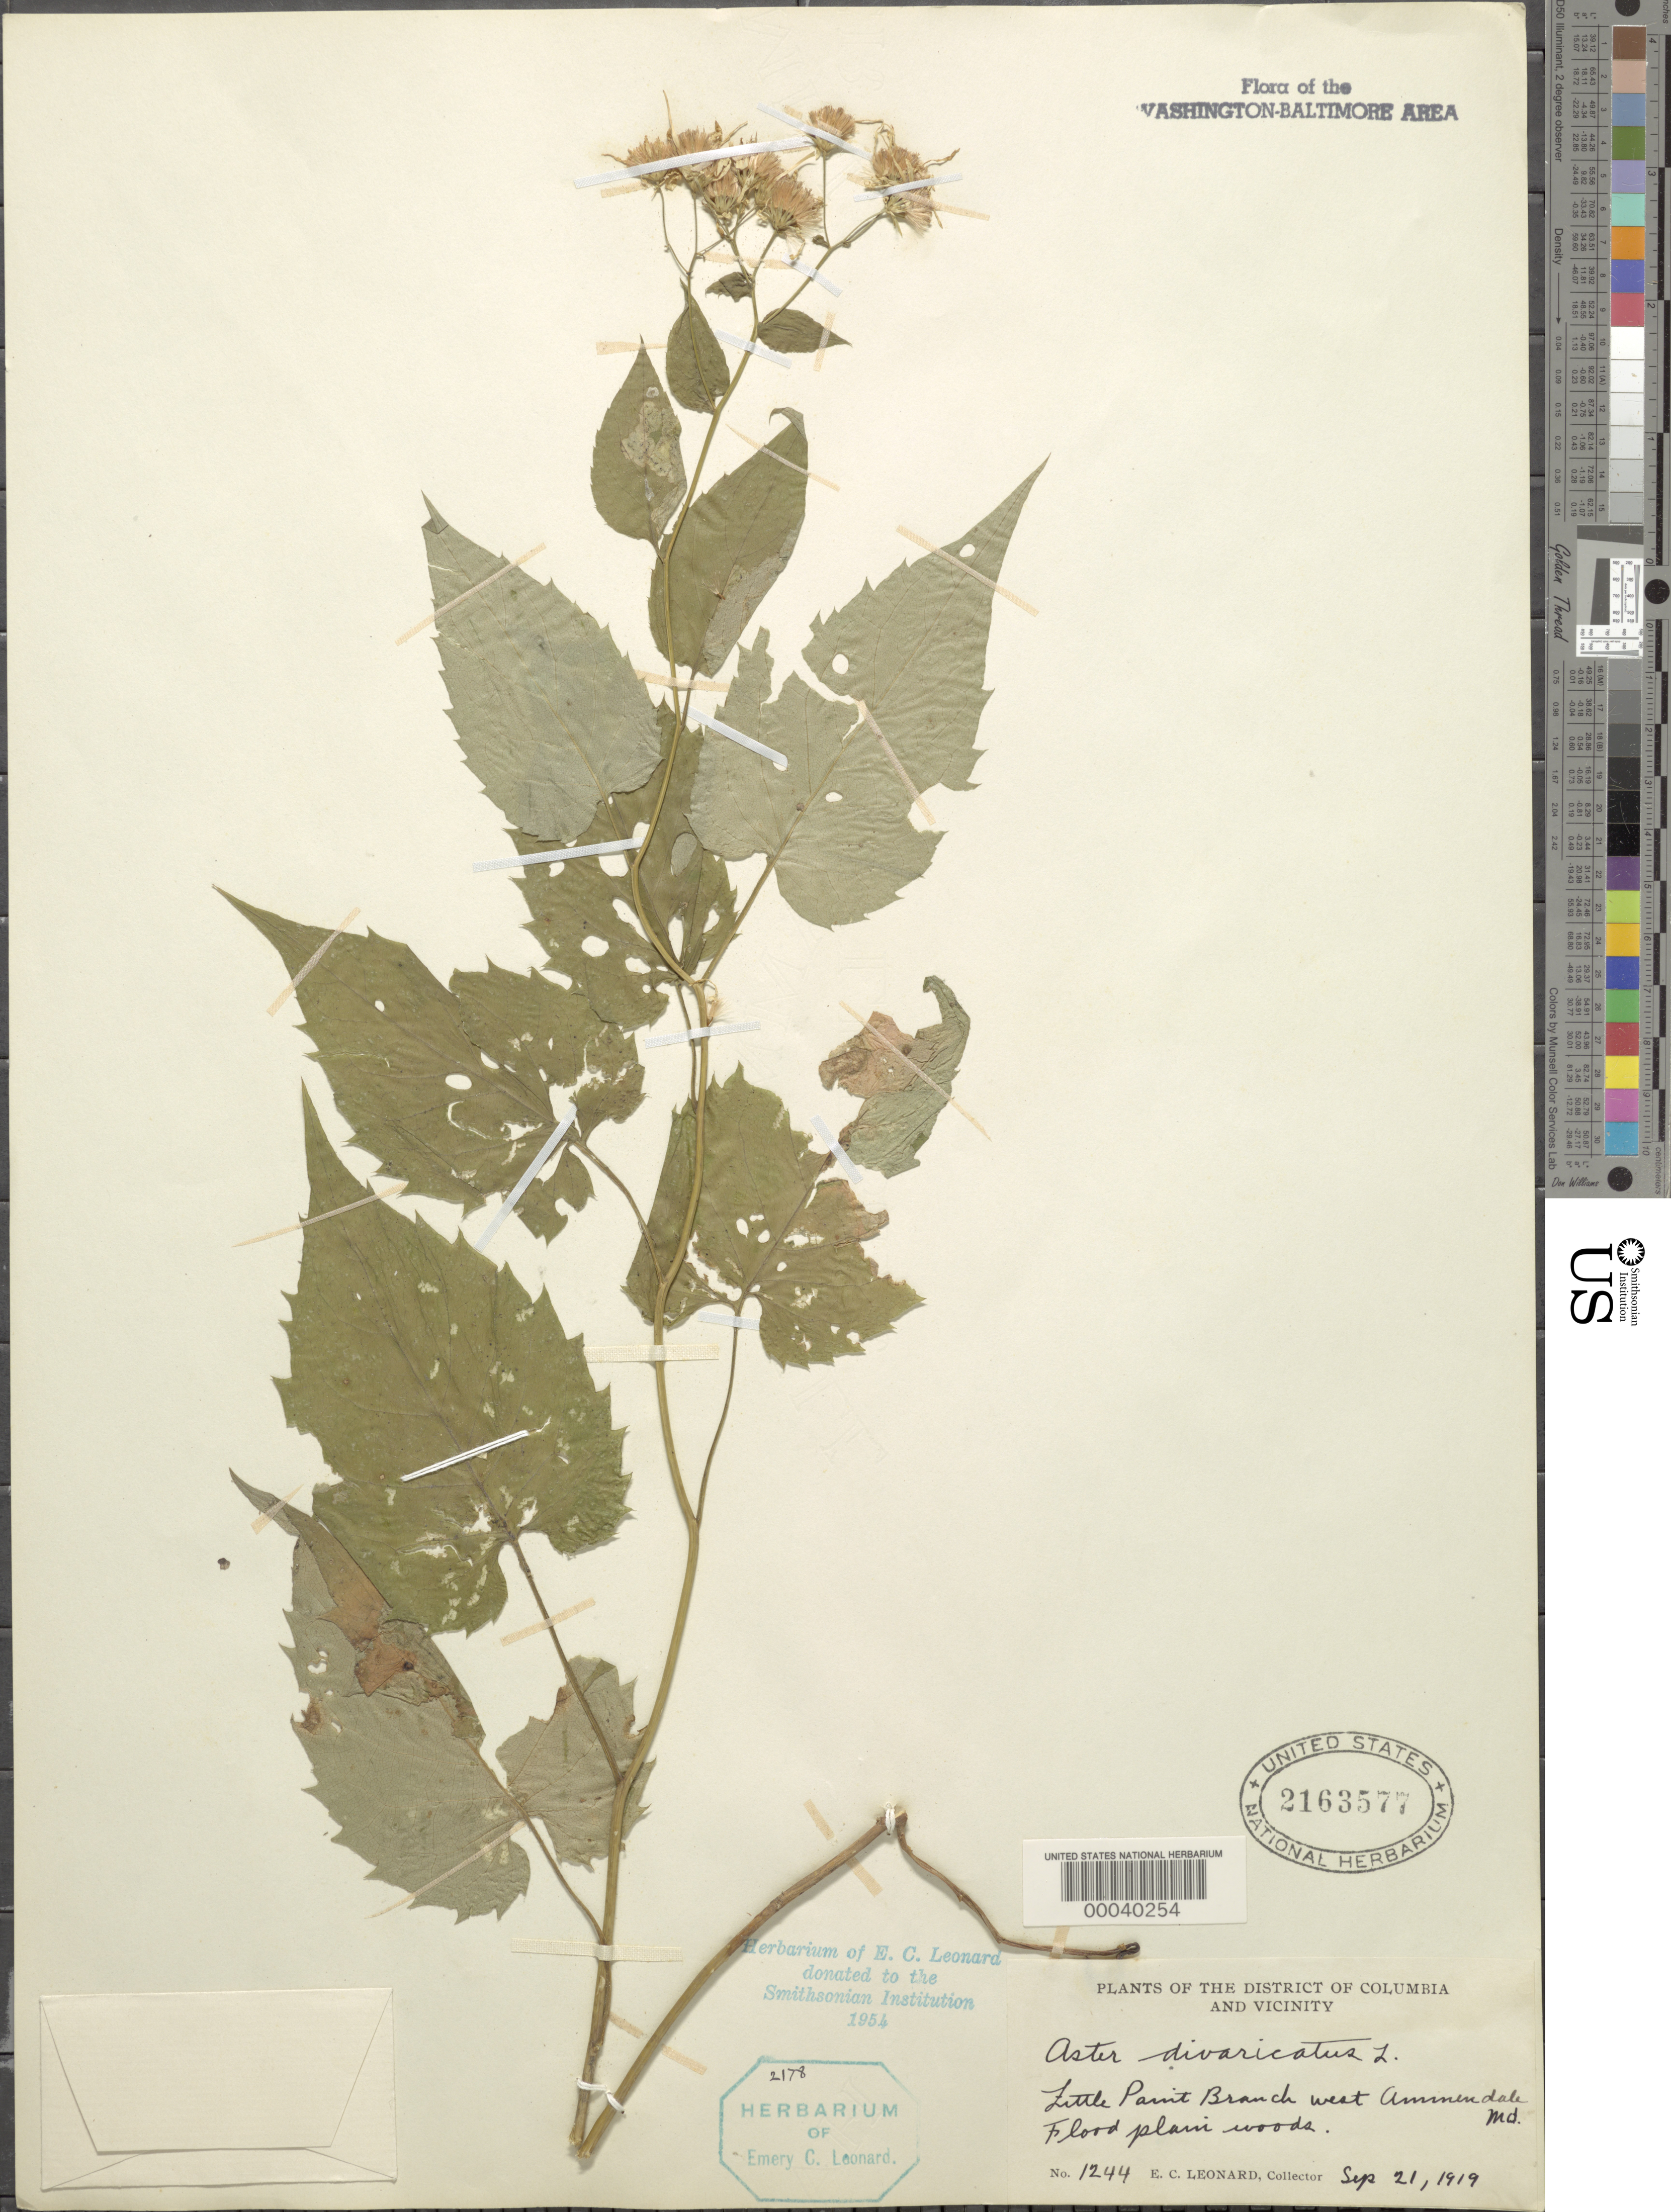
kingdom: Plantae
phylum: Tracheophyta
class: Magnoliopsida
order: Asterales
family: Asteraceae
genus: Eurybia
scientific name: Eurybia divaricata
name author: (L.) G.L. Nesom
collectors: E. C. Leonard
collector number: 1244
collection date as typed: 21 Sep 1919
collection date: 1919-09-21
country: United States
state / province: Maryland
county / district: Prince George's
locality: Little Paint Branch west Ammendale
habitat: Flood plain woods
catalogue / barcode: US 2163577